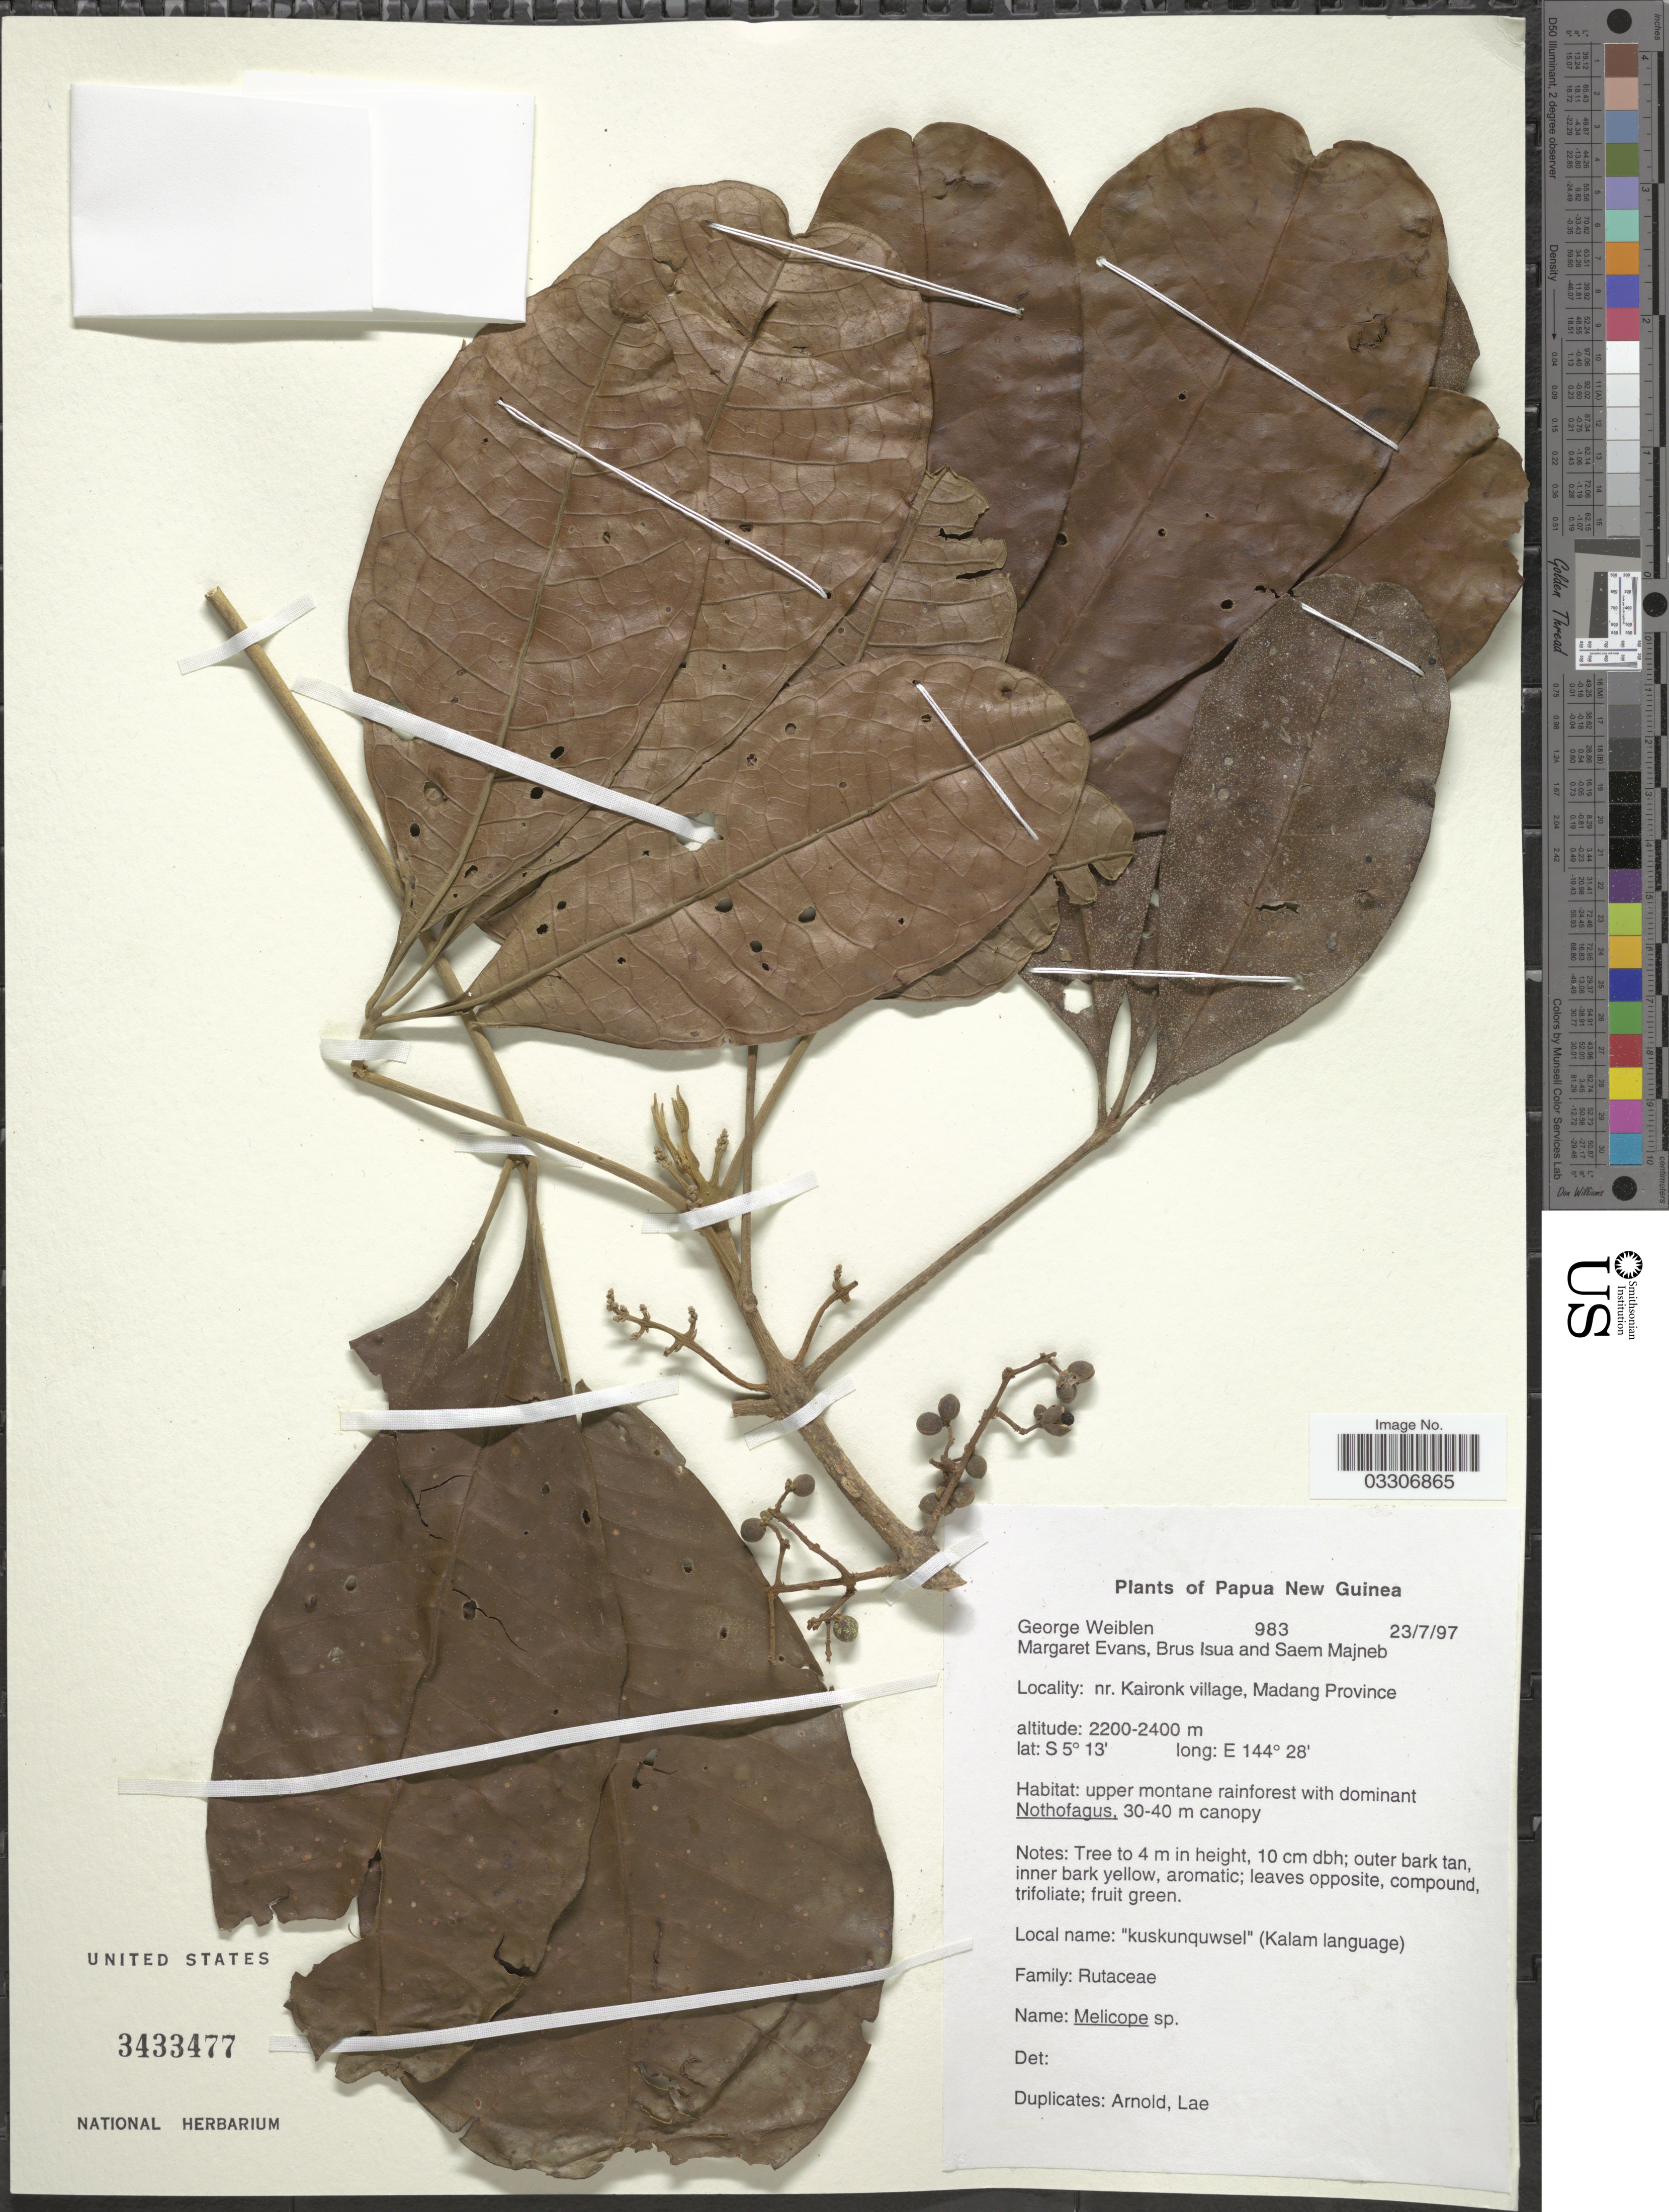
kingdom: Plantae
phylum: Tracheophyta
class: Magnoliopsida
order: Sapindales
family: Rutaceae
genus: Melicope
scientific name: Melicope sp.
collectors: G. D. Weiblen, M. Evans, B. Isua & S. Majneb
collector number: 983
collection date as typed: Transcribed d/m/y: 23/7/97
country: Papua New Guinea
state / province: Madang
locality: Nr. Kaironk village, Madang Province.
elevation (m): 2200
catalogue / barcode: US 3433477